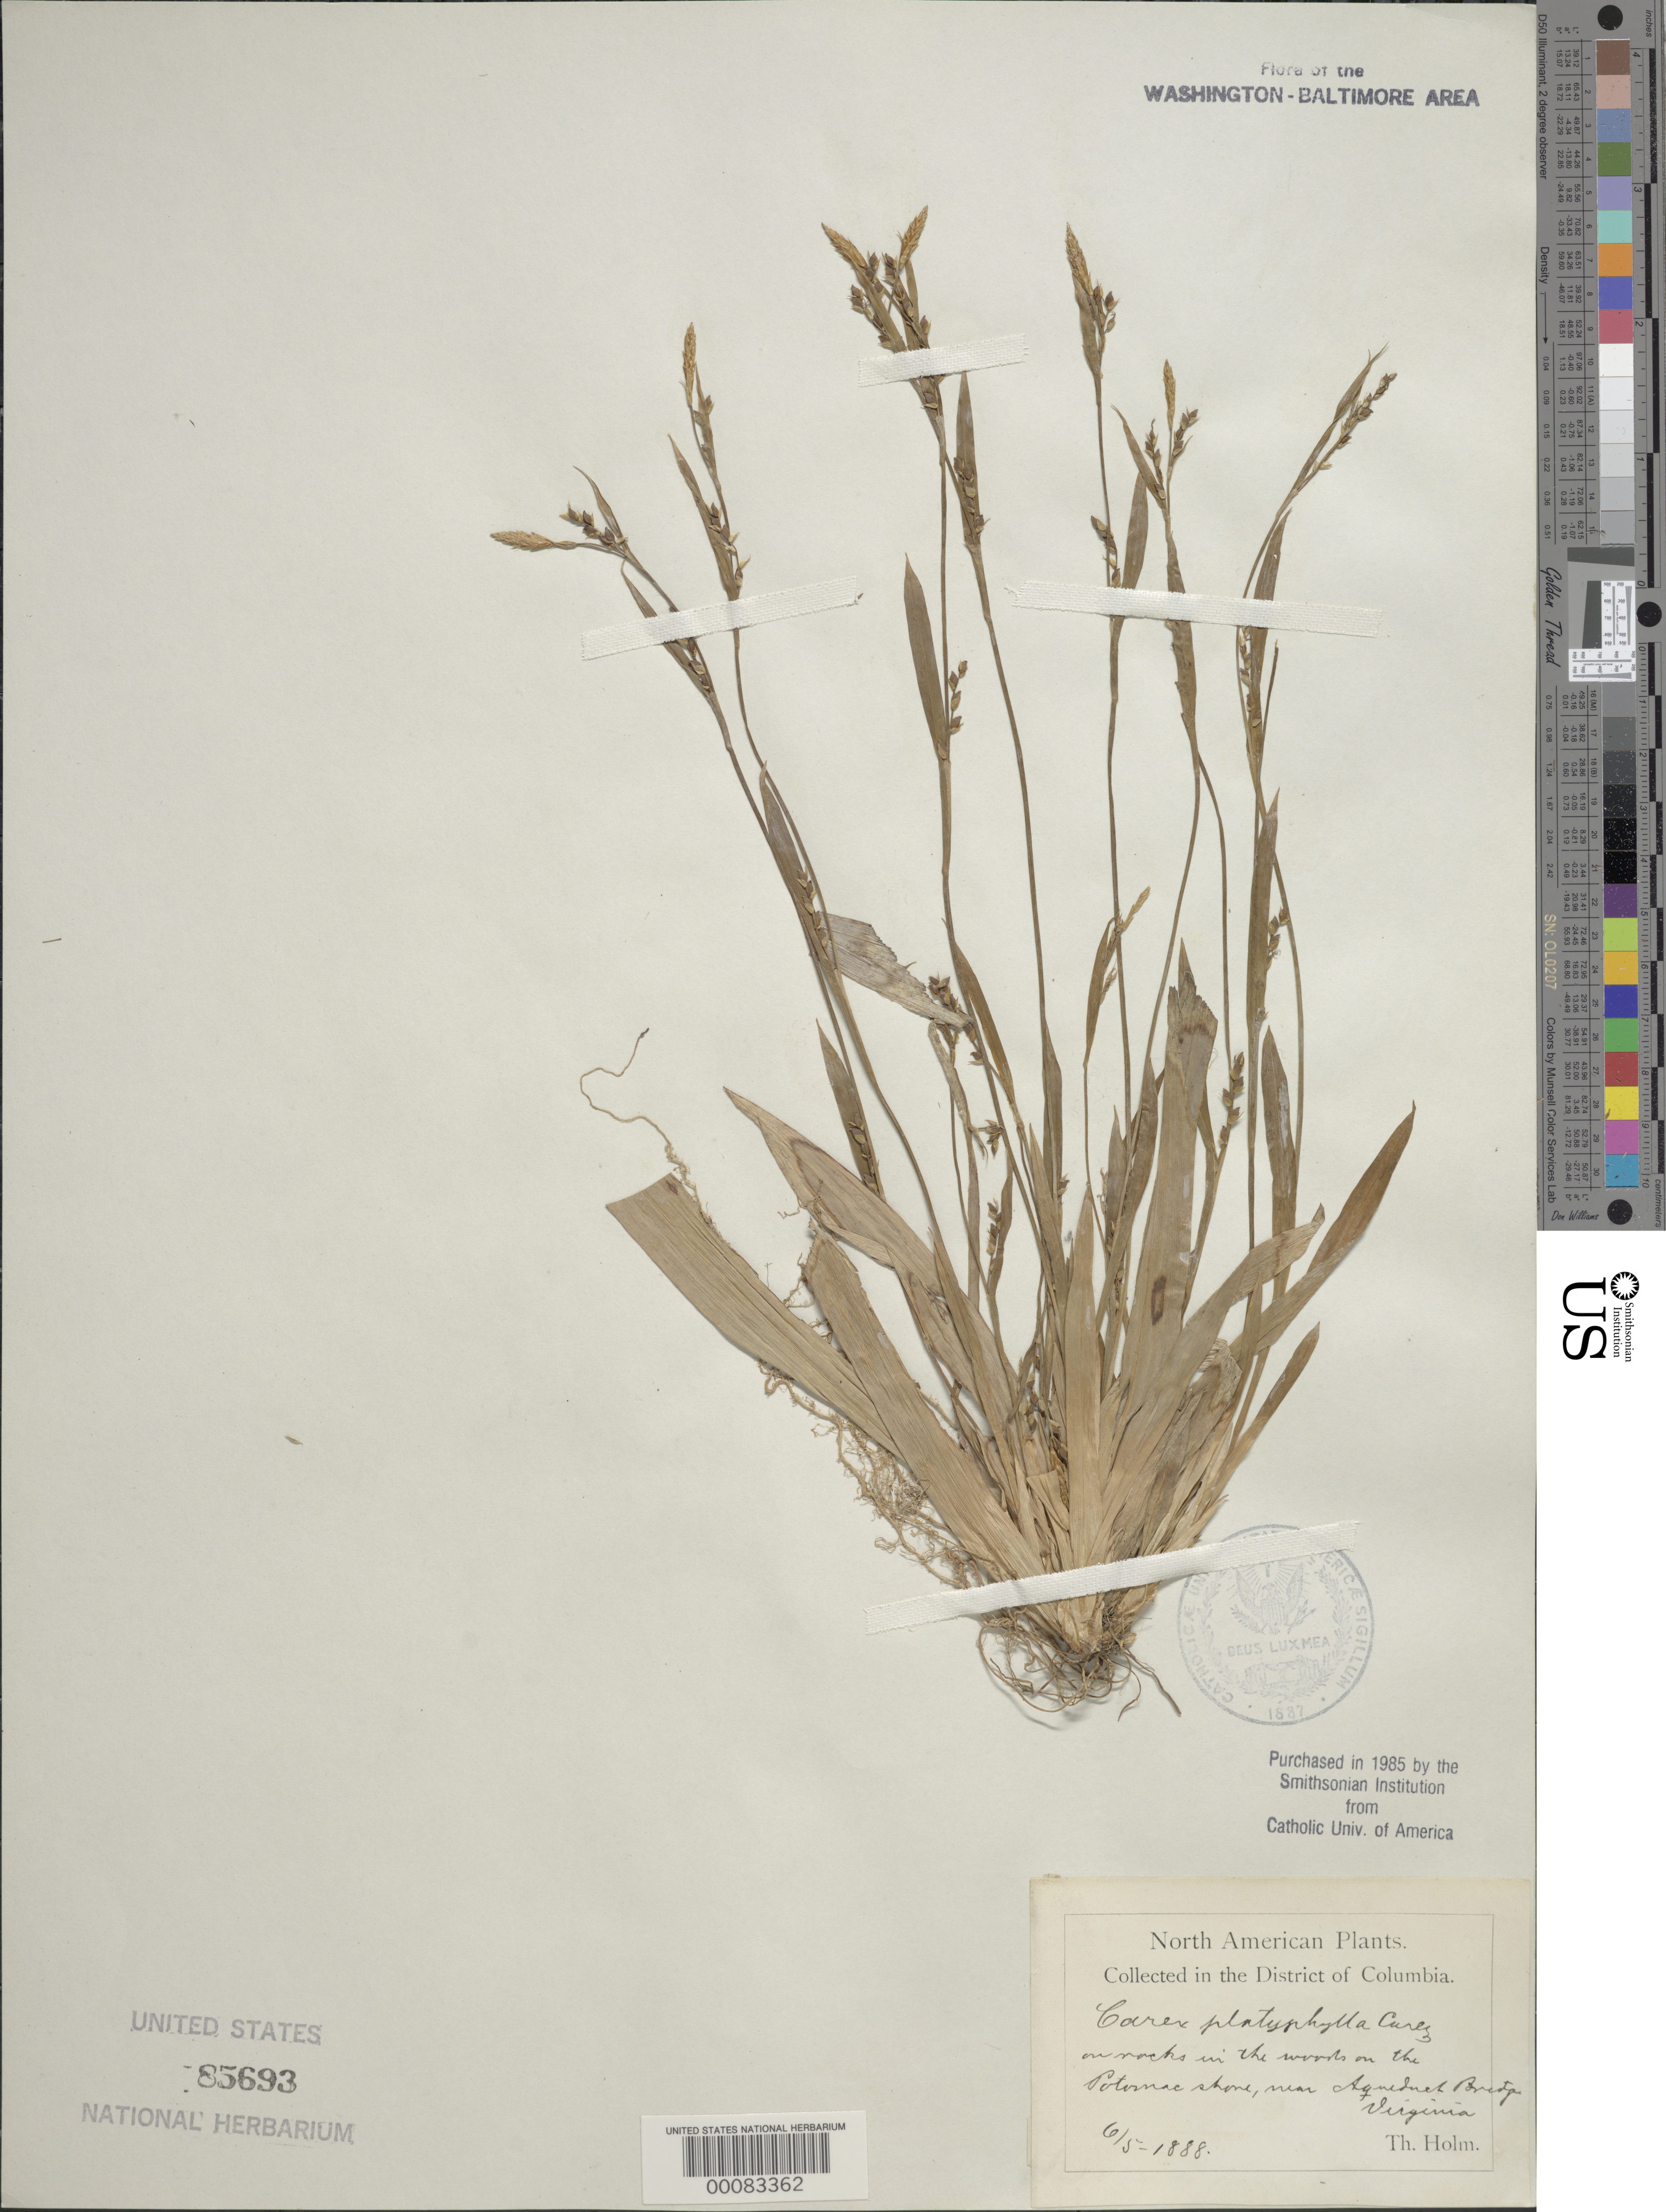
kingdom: Plantae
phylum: Tracheophyta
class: Liliopsida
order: Poales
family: Cyperaceae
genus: Carex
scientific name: Carex platyphylla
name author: J. Carey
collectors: T. Holm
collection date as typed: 06 May 1888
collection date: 1888-05-06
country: United States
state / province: Virginia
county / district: Arlington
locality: Potomac shore near Aqueduct Bridge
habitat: Rocks in woods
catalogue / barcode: US 85693